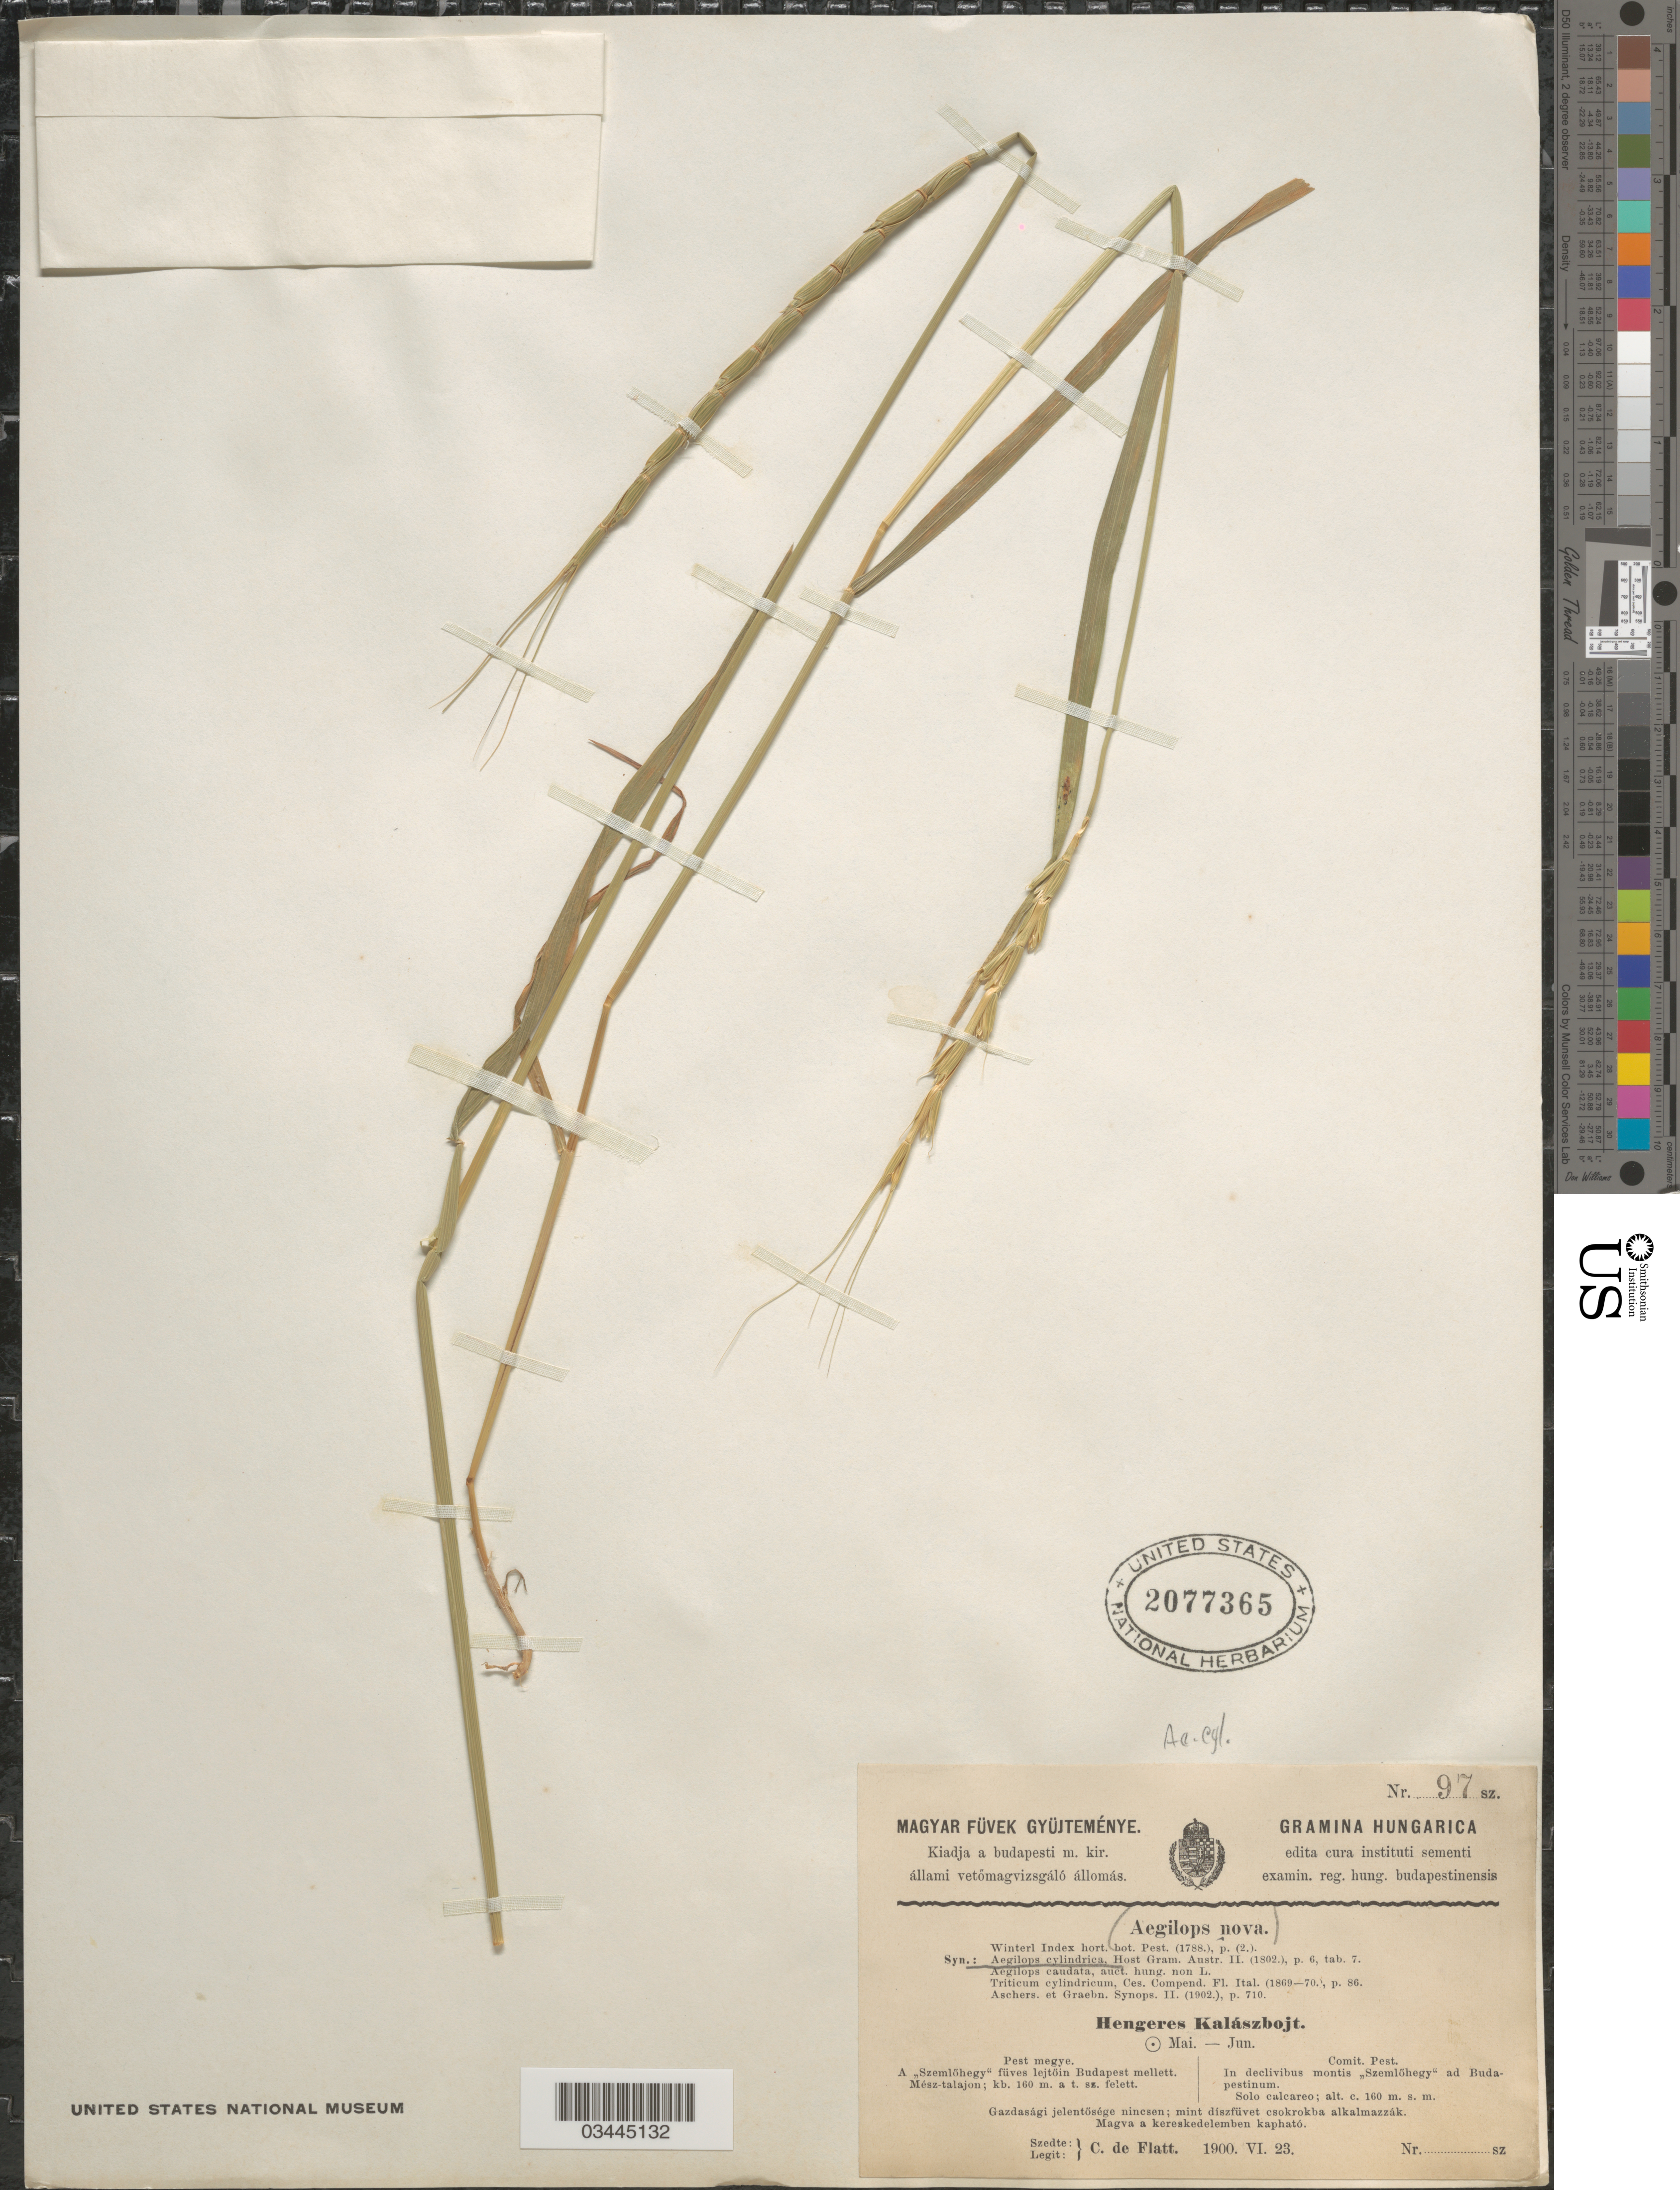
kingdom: Plantae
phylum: Tracheophyta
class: Liliopsida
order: Poales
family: Poaceae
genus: Aegilops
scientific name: Aegilops cylindrica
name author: Host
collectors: C. de Flatt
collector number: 97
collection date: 1900-06-23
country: Hungary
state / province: Budapest, Capital District of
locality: Comit. Pest. In declivibus montis "Szemlöhegy" ad Budapestinum.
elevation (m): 160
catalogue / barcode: US 2077365